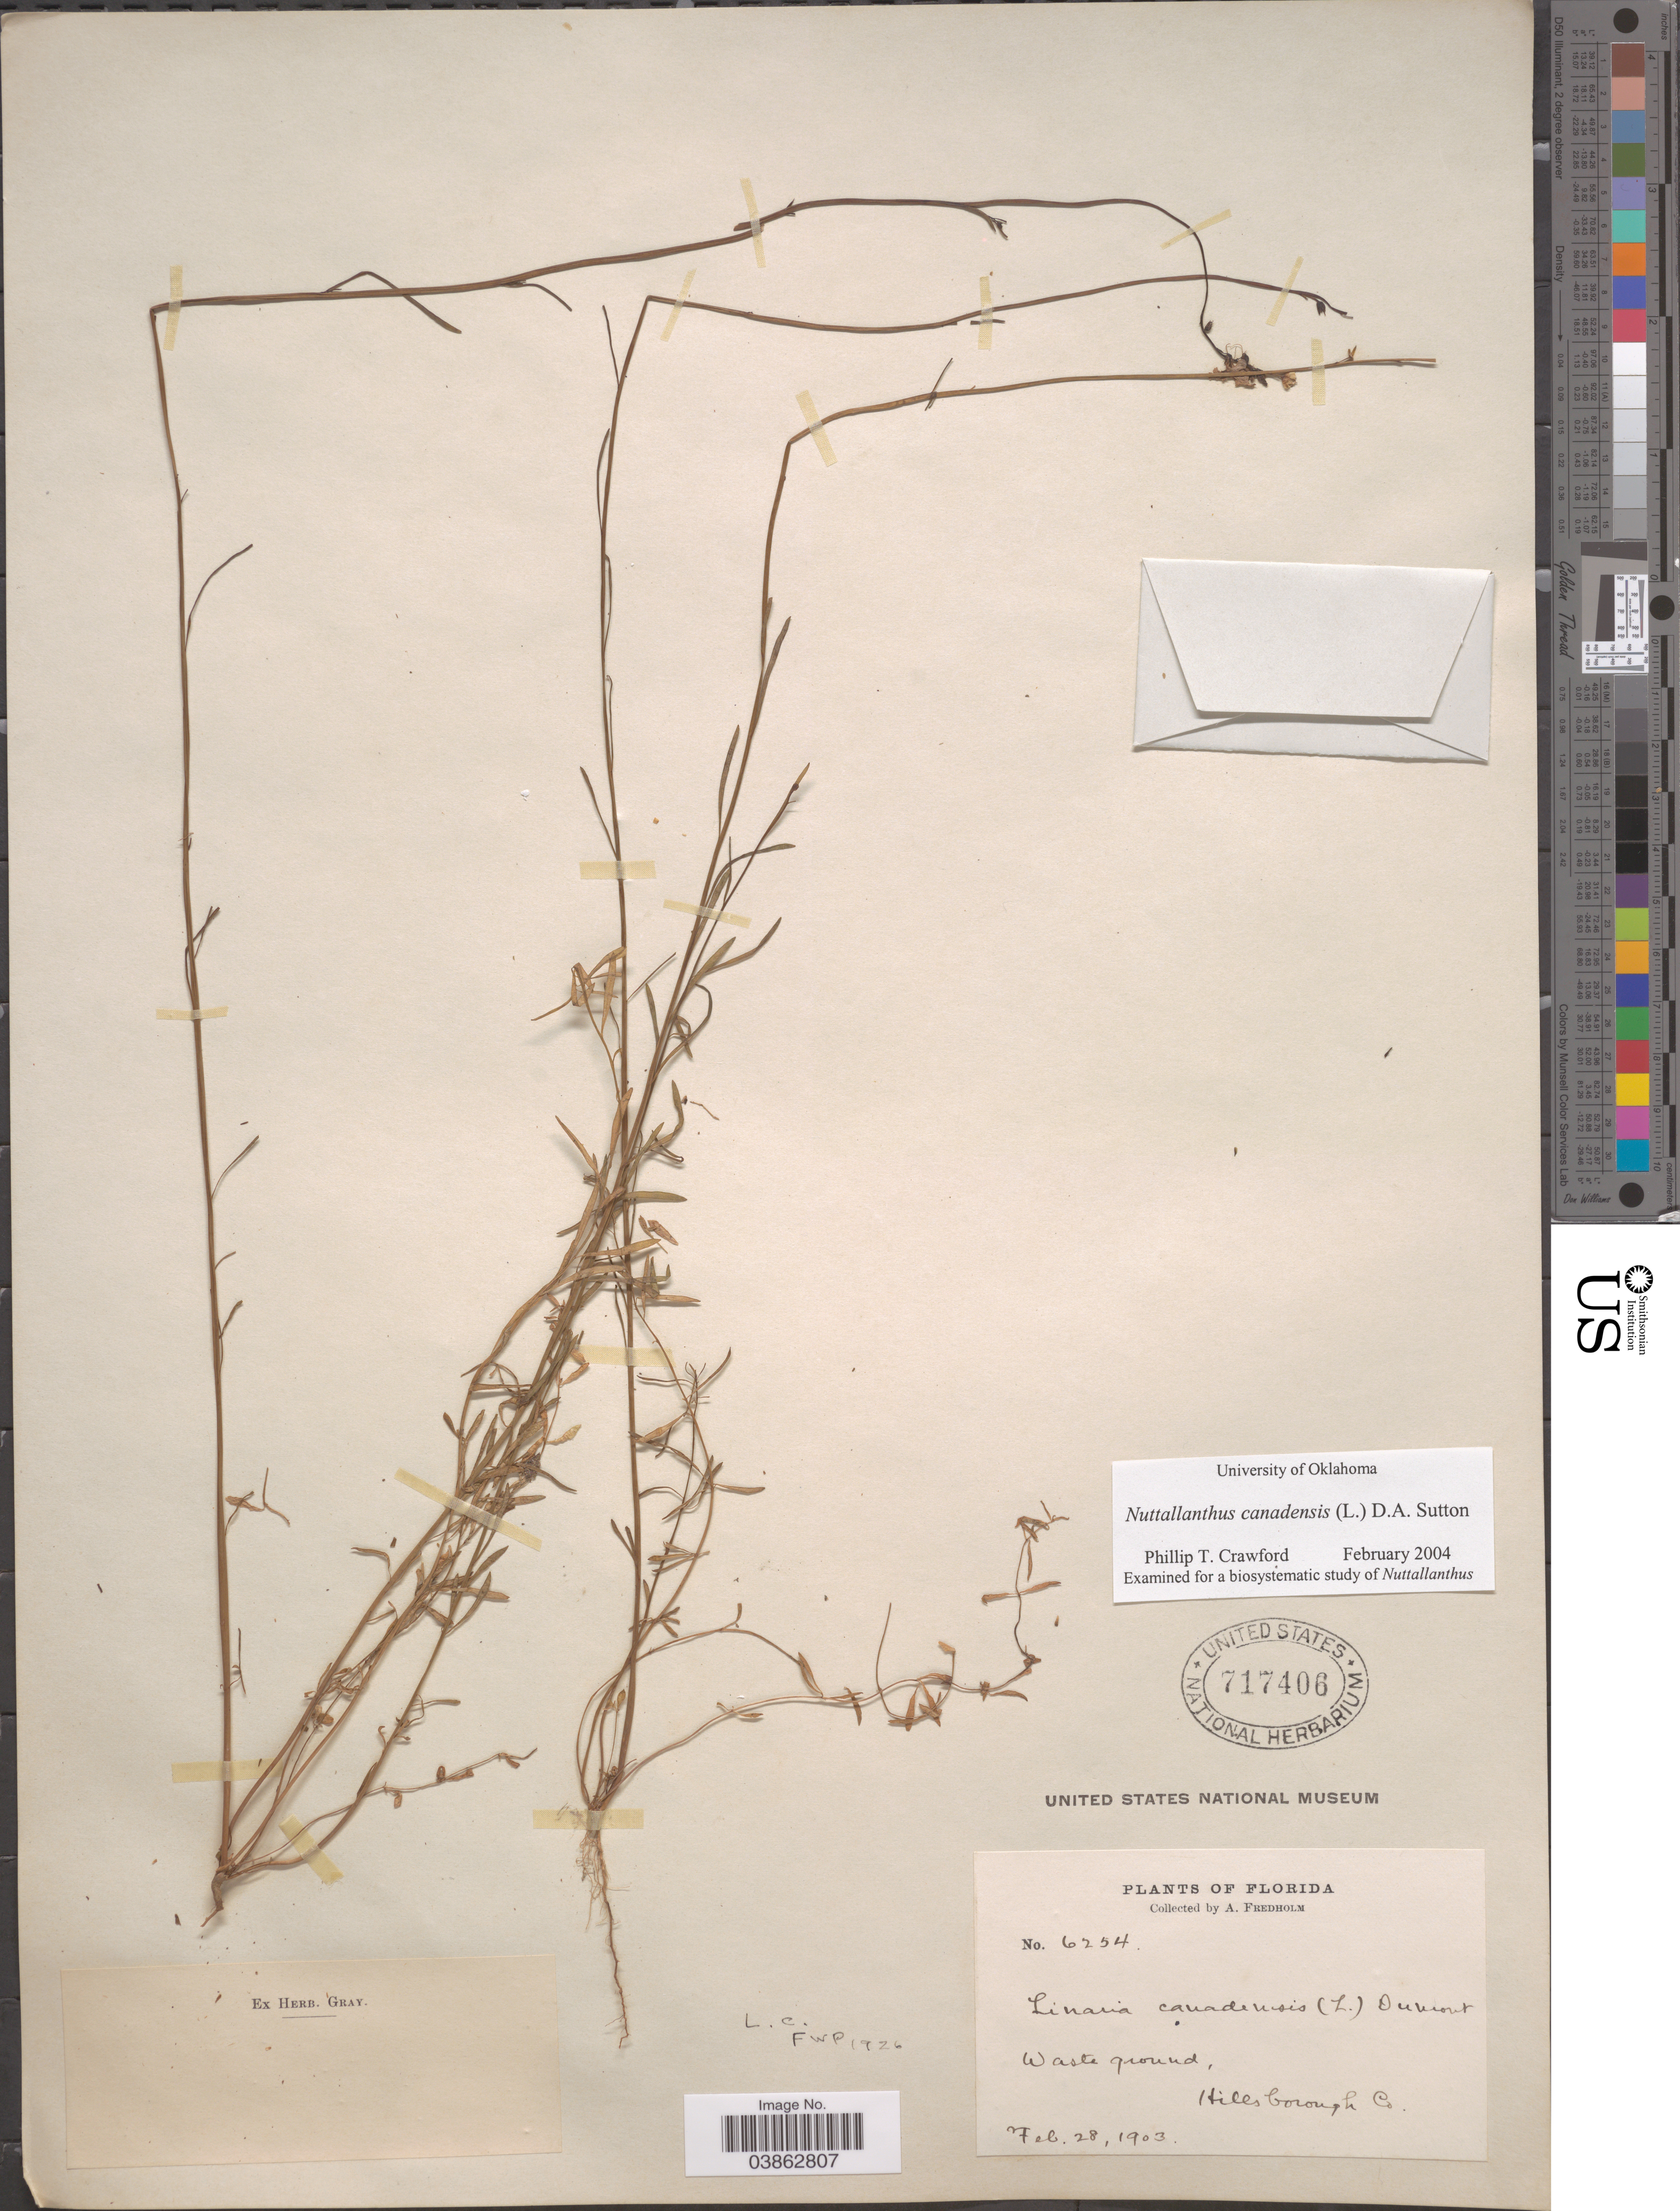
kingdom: Plantae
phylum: Tracheophyta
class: Magnoliopsida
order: Lamiales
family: Plantaginaceae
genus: Linaria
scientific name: Linaria canadensis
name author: (L.) Dum. Cours.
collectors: A. Fredholm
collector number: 6254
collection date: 1903-02-28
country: United States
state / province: Florida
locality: Hillsborough Co.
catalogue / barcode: US 717406